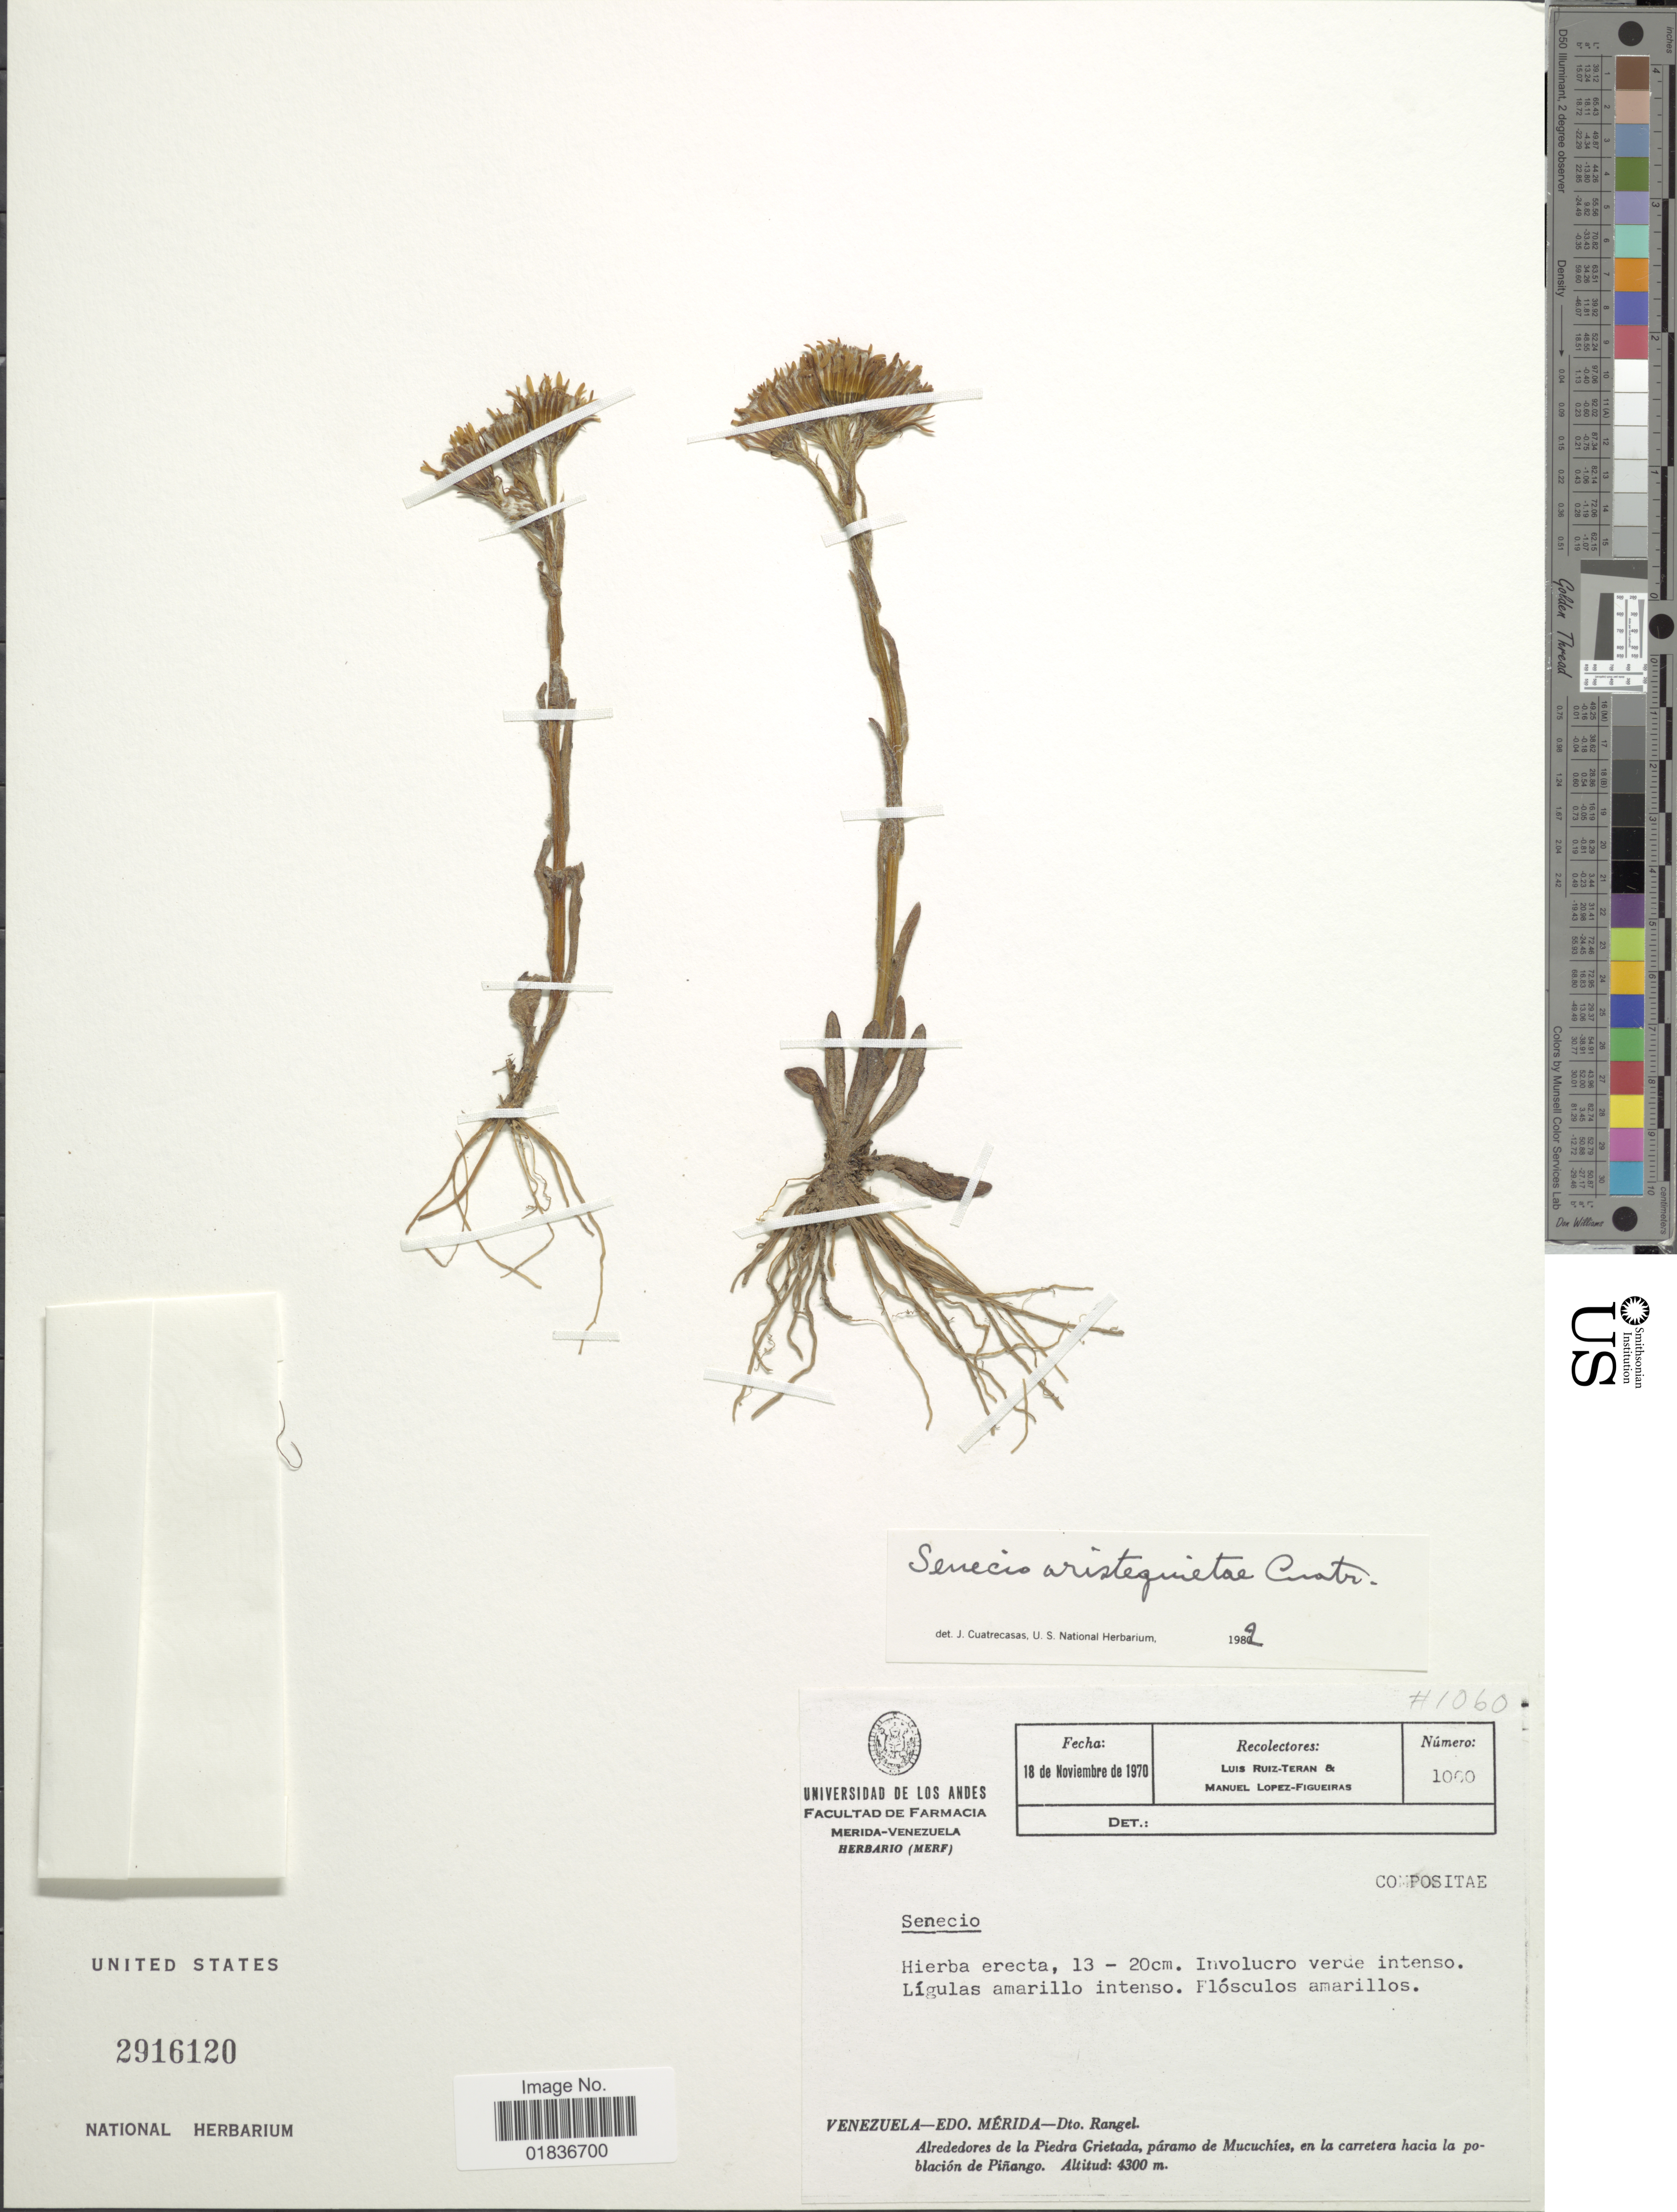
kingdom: Plantae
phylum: Tracheophyta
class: Magnoliopsida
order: Asterales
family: Asteraceae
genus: Senecio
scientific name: Senecio aristeguietae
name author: Cuatrec.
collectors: L. Teran & M. Lopéz-F.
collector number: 1000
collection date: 1970-11-18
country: Venezuela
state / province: Mérida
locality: Edo. Merida--Dto. Rangel. Alrededores de la Piedra Grietada, paramo de Mucuchies, en la carretera hacia la poblacion de Piñango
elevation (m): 4300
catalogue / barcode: US 2916120